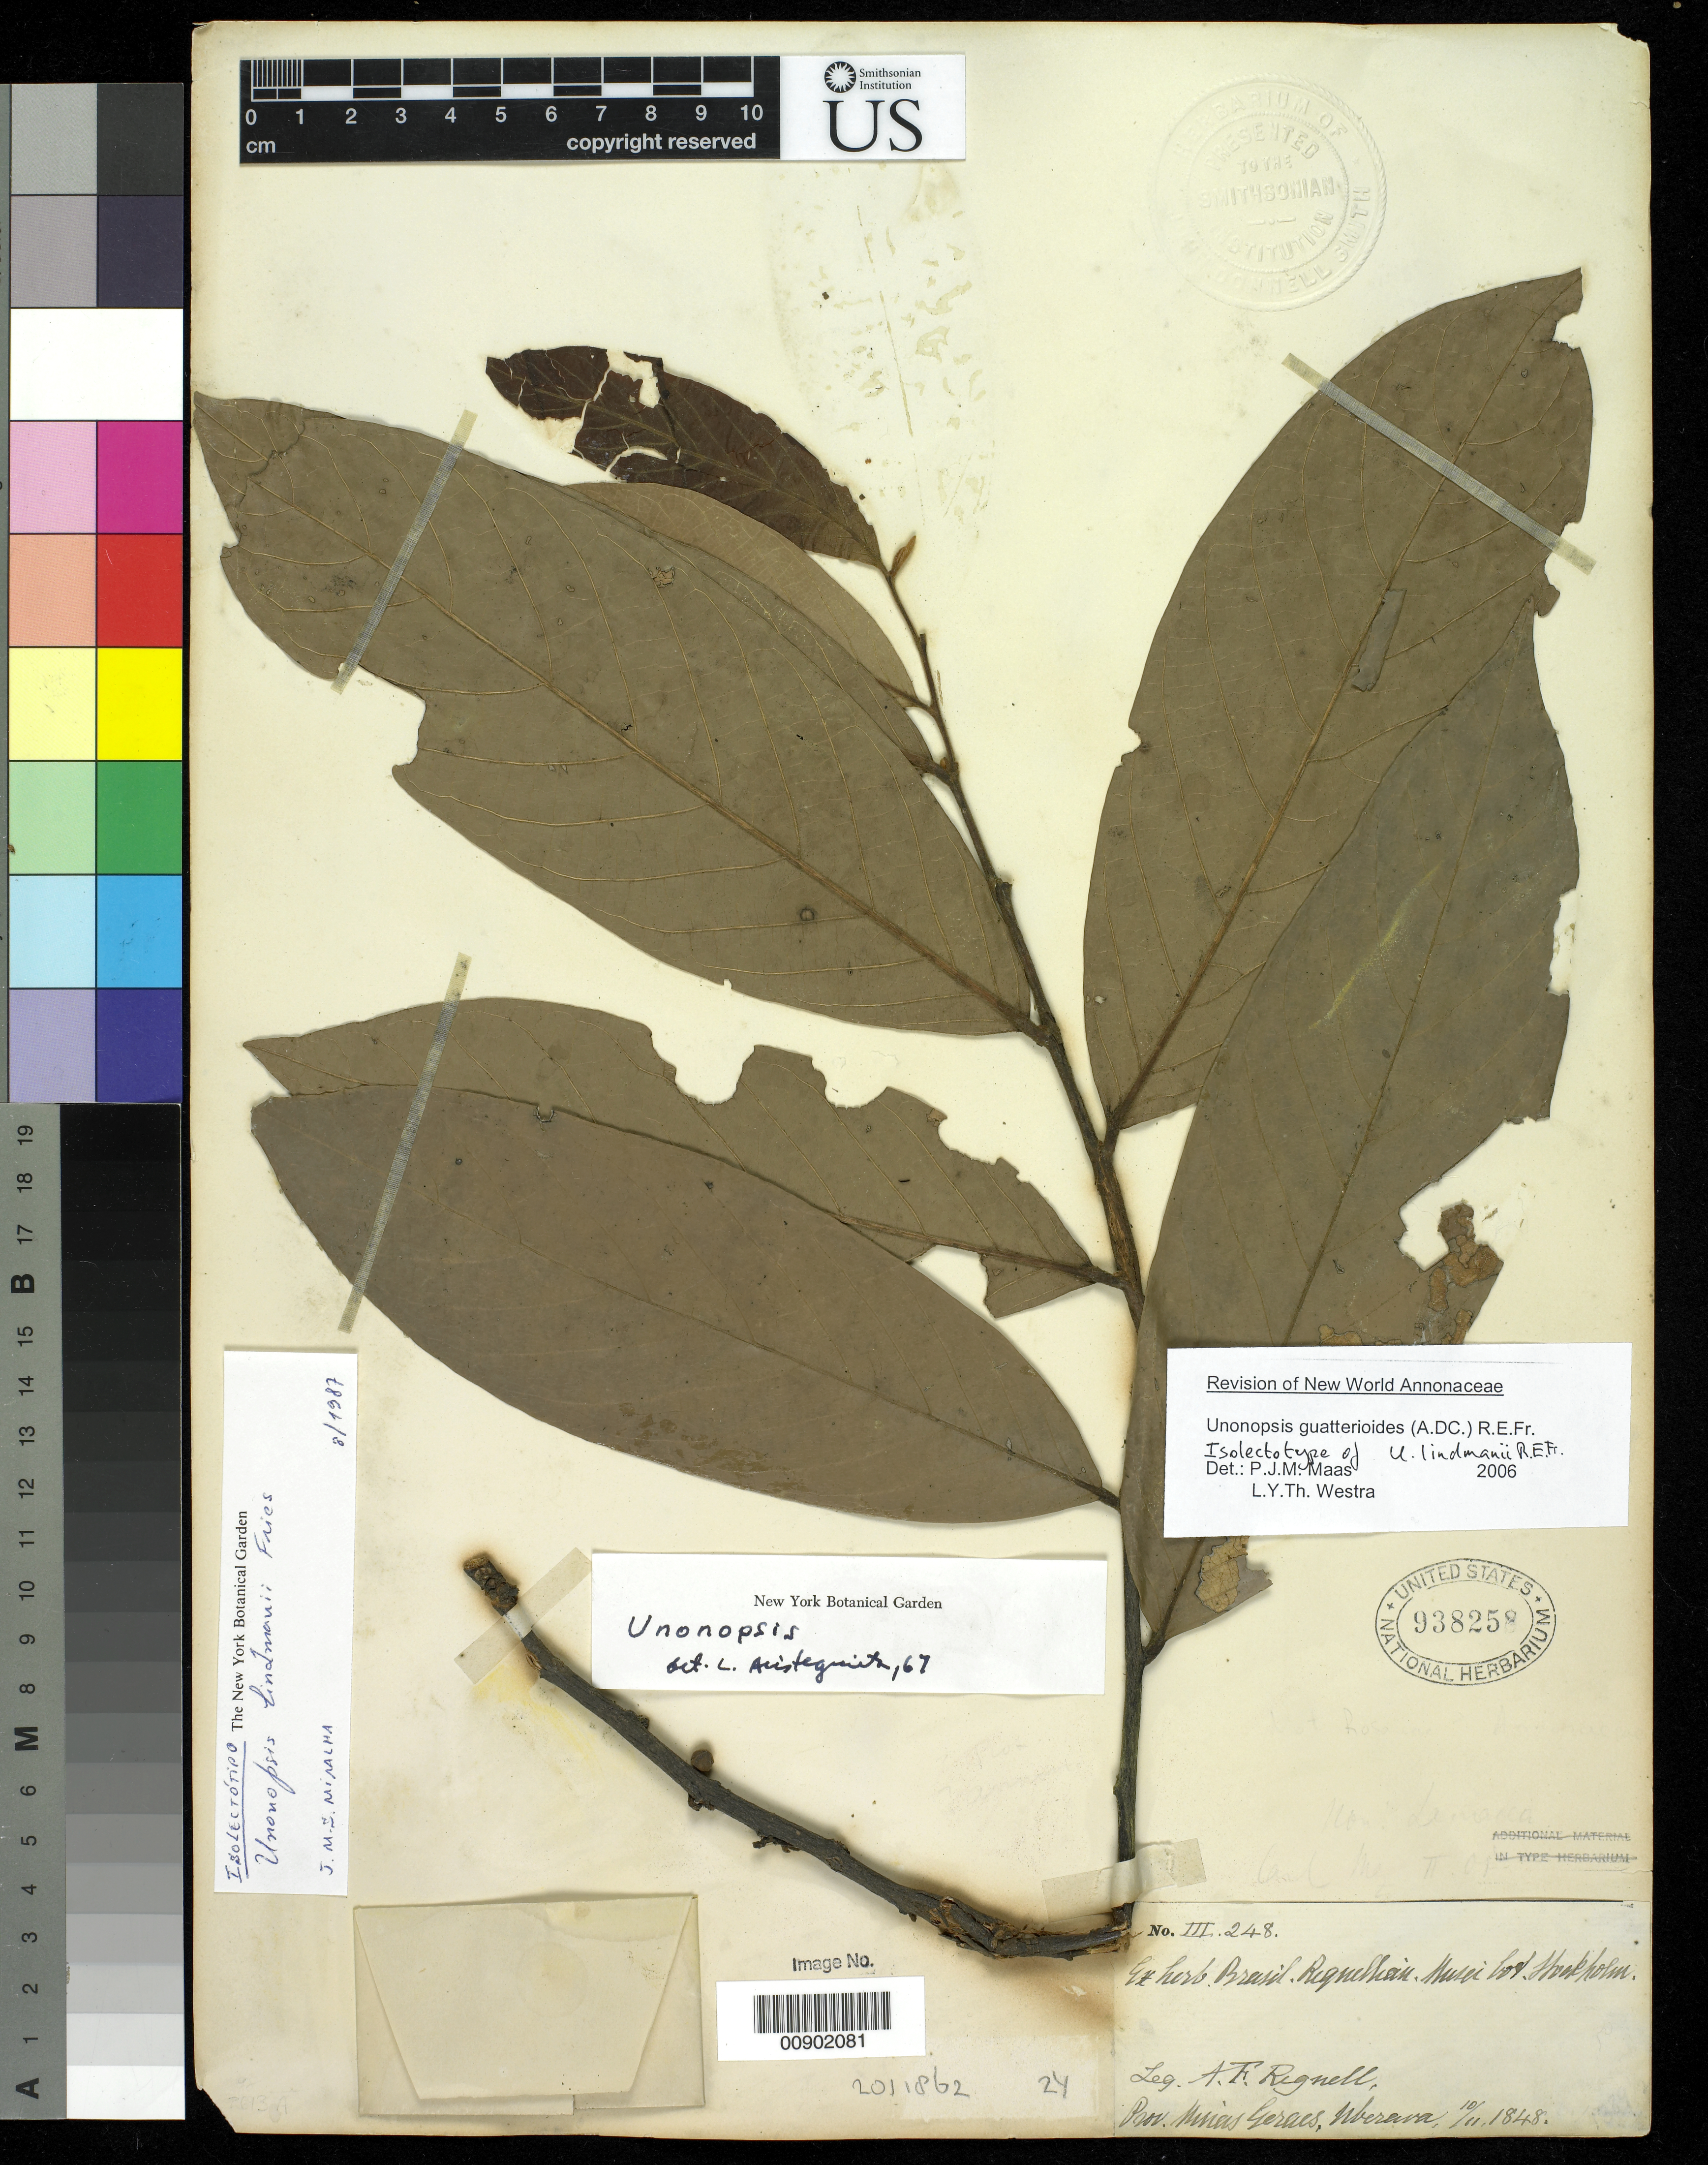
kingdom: Plantae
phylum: Tracheophyta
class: Magnoliopsida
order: Magnoliales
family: Annonaceae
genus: Unonopsis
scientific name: Unonopsis lindmanii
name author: R.E. Fr.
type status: Isolectotype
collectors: A. F. Regnell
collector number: III 248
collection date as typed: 10 Nov 1848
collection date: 1848-11-10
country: Brazil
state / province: Minas Gerais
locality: Uberava.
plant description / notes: Cited by Maas & Westra, Blumea 52: 484 (2007).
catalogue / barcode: US 938258